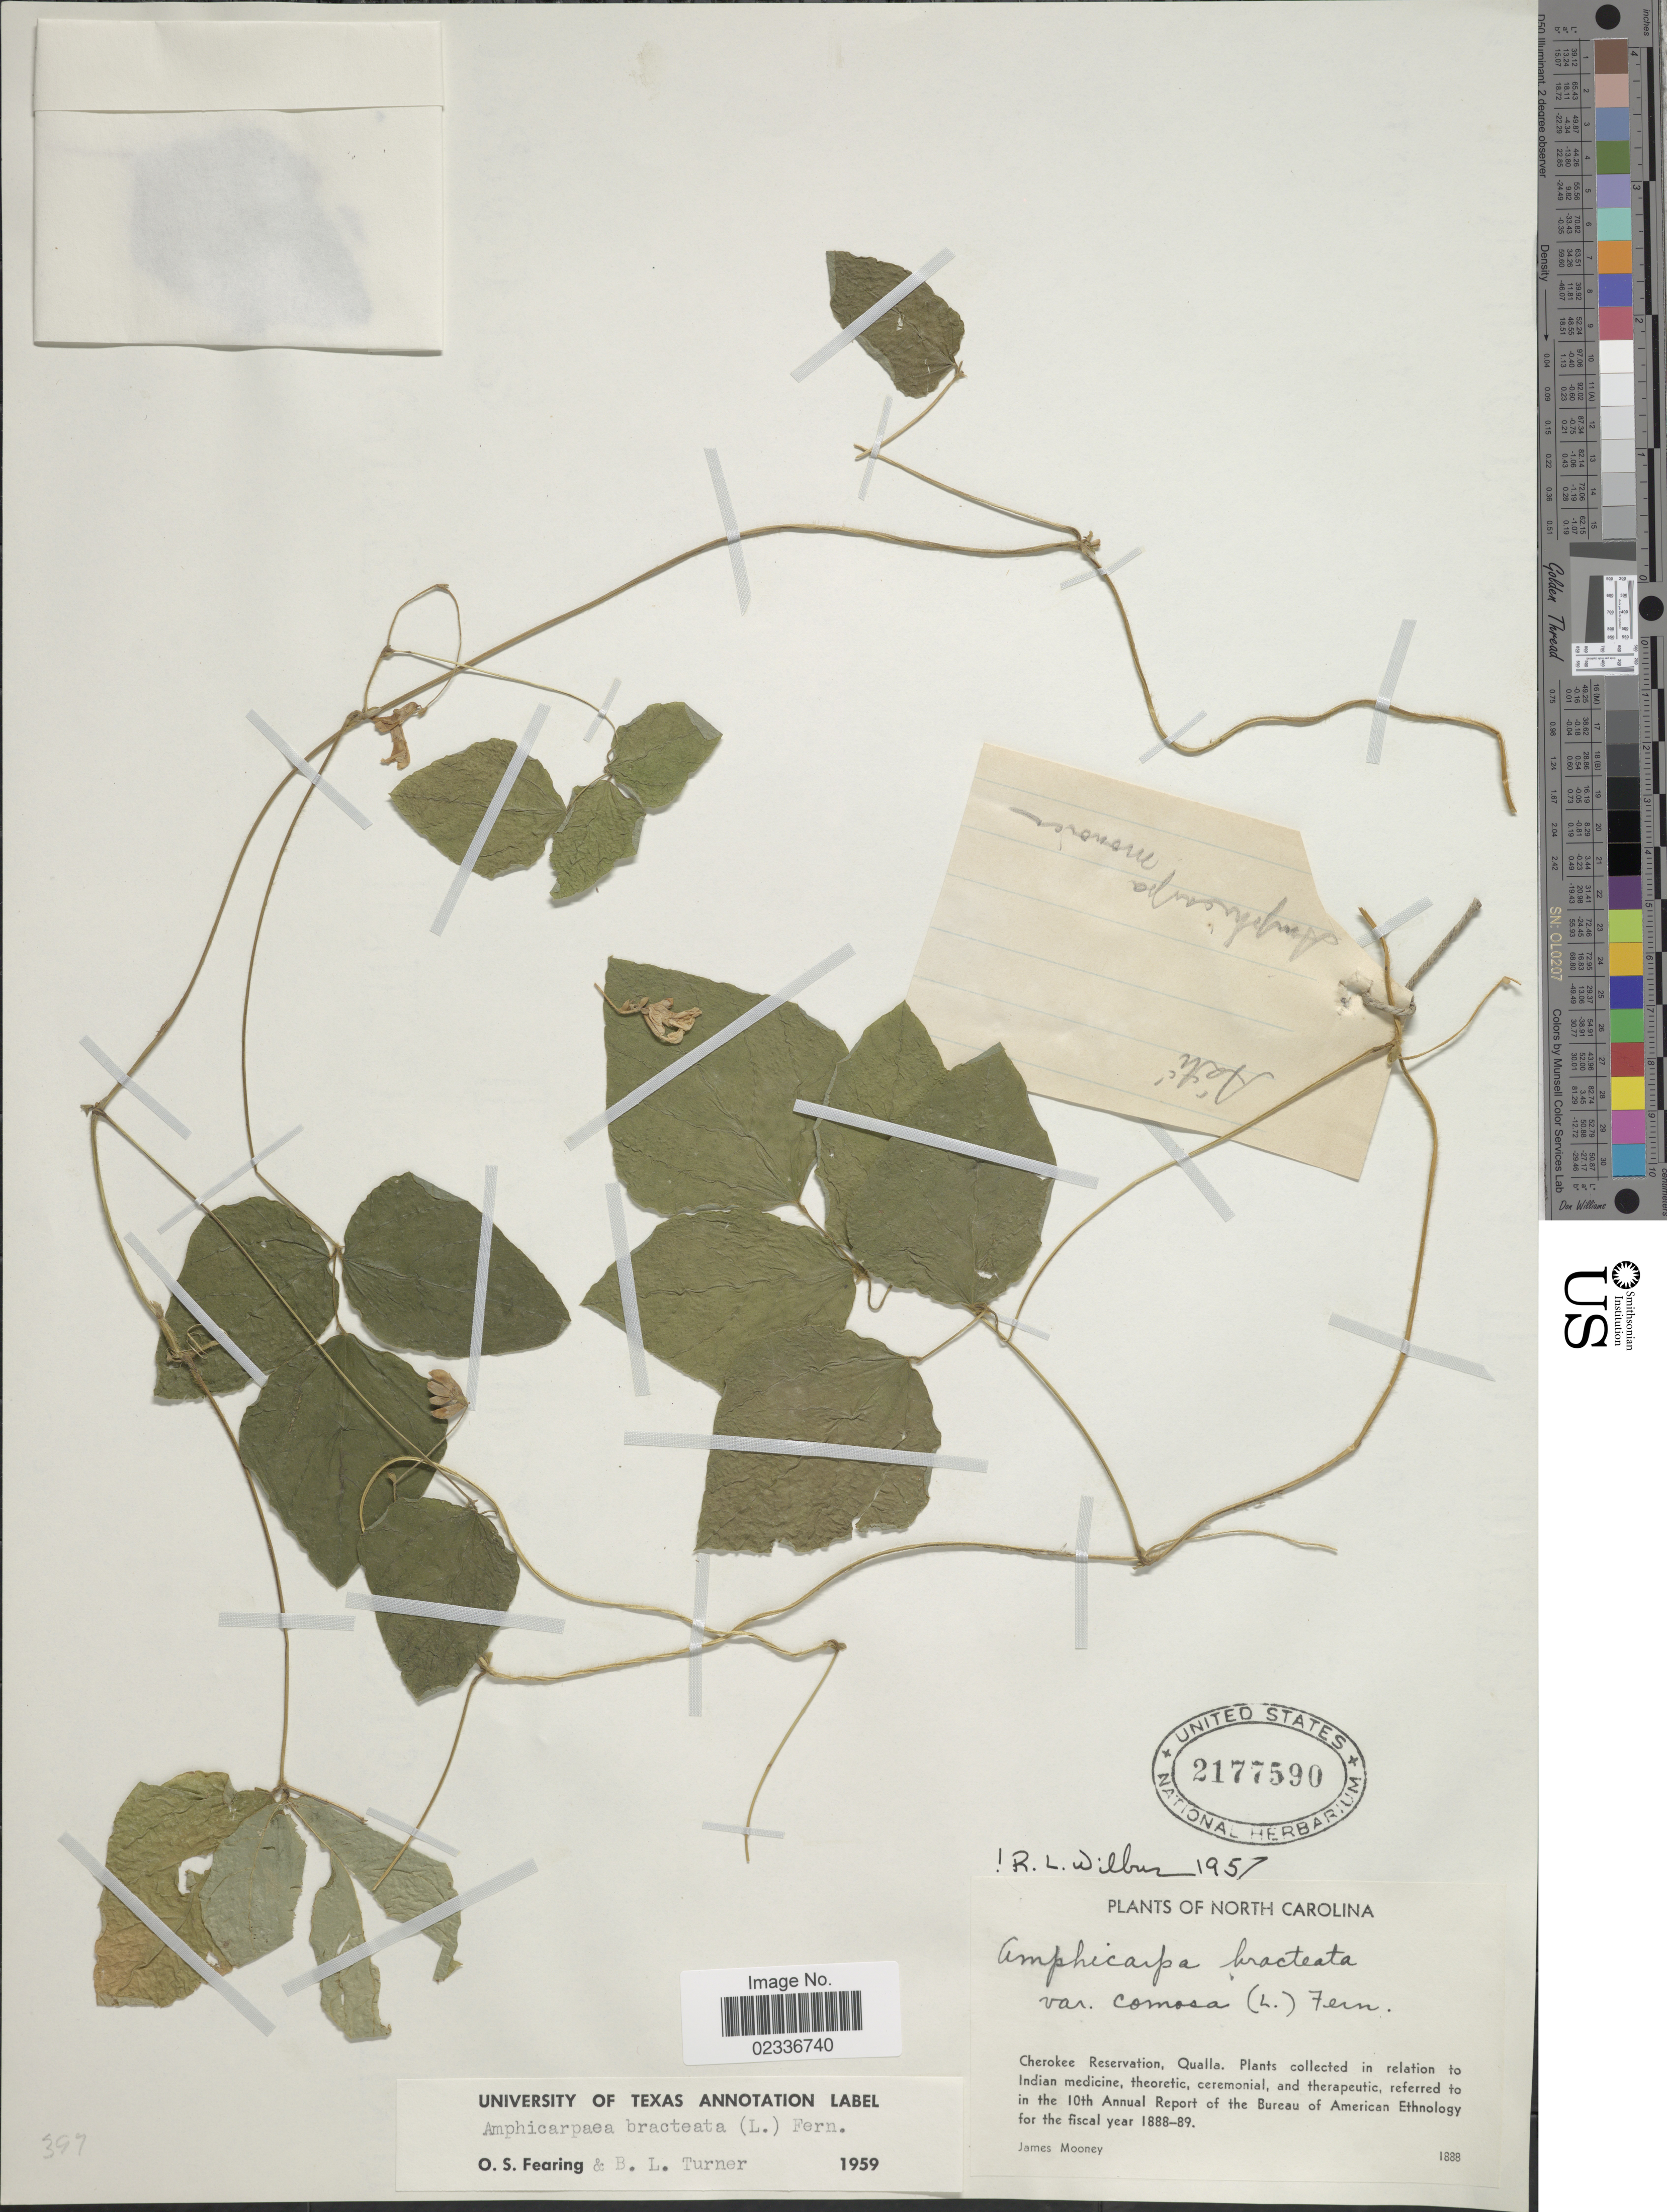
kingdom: Plantae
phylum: Tracheophyta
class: Magnoliopsida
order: Fabales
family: Fabaceae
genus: Amphicarpaea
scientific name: Amphicarpaea bracteata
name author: (L.) Fernald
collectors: J. Mooney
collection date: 1888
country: United States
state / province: North Carolina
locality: Cherokee Reservation, Qualla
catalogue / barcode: US 2177590